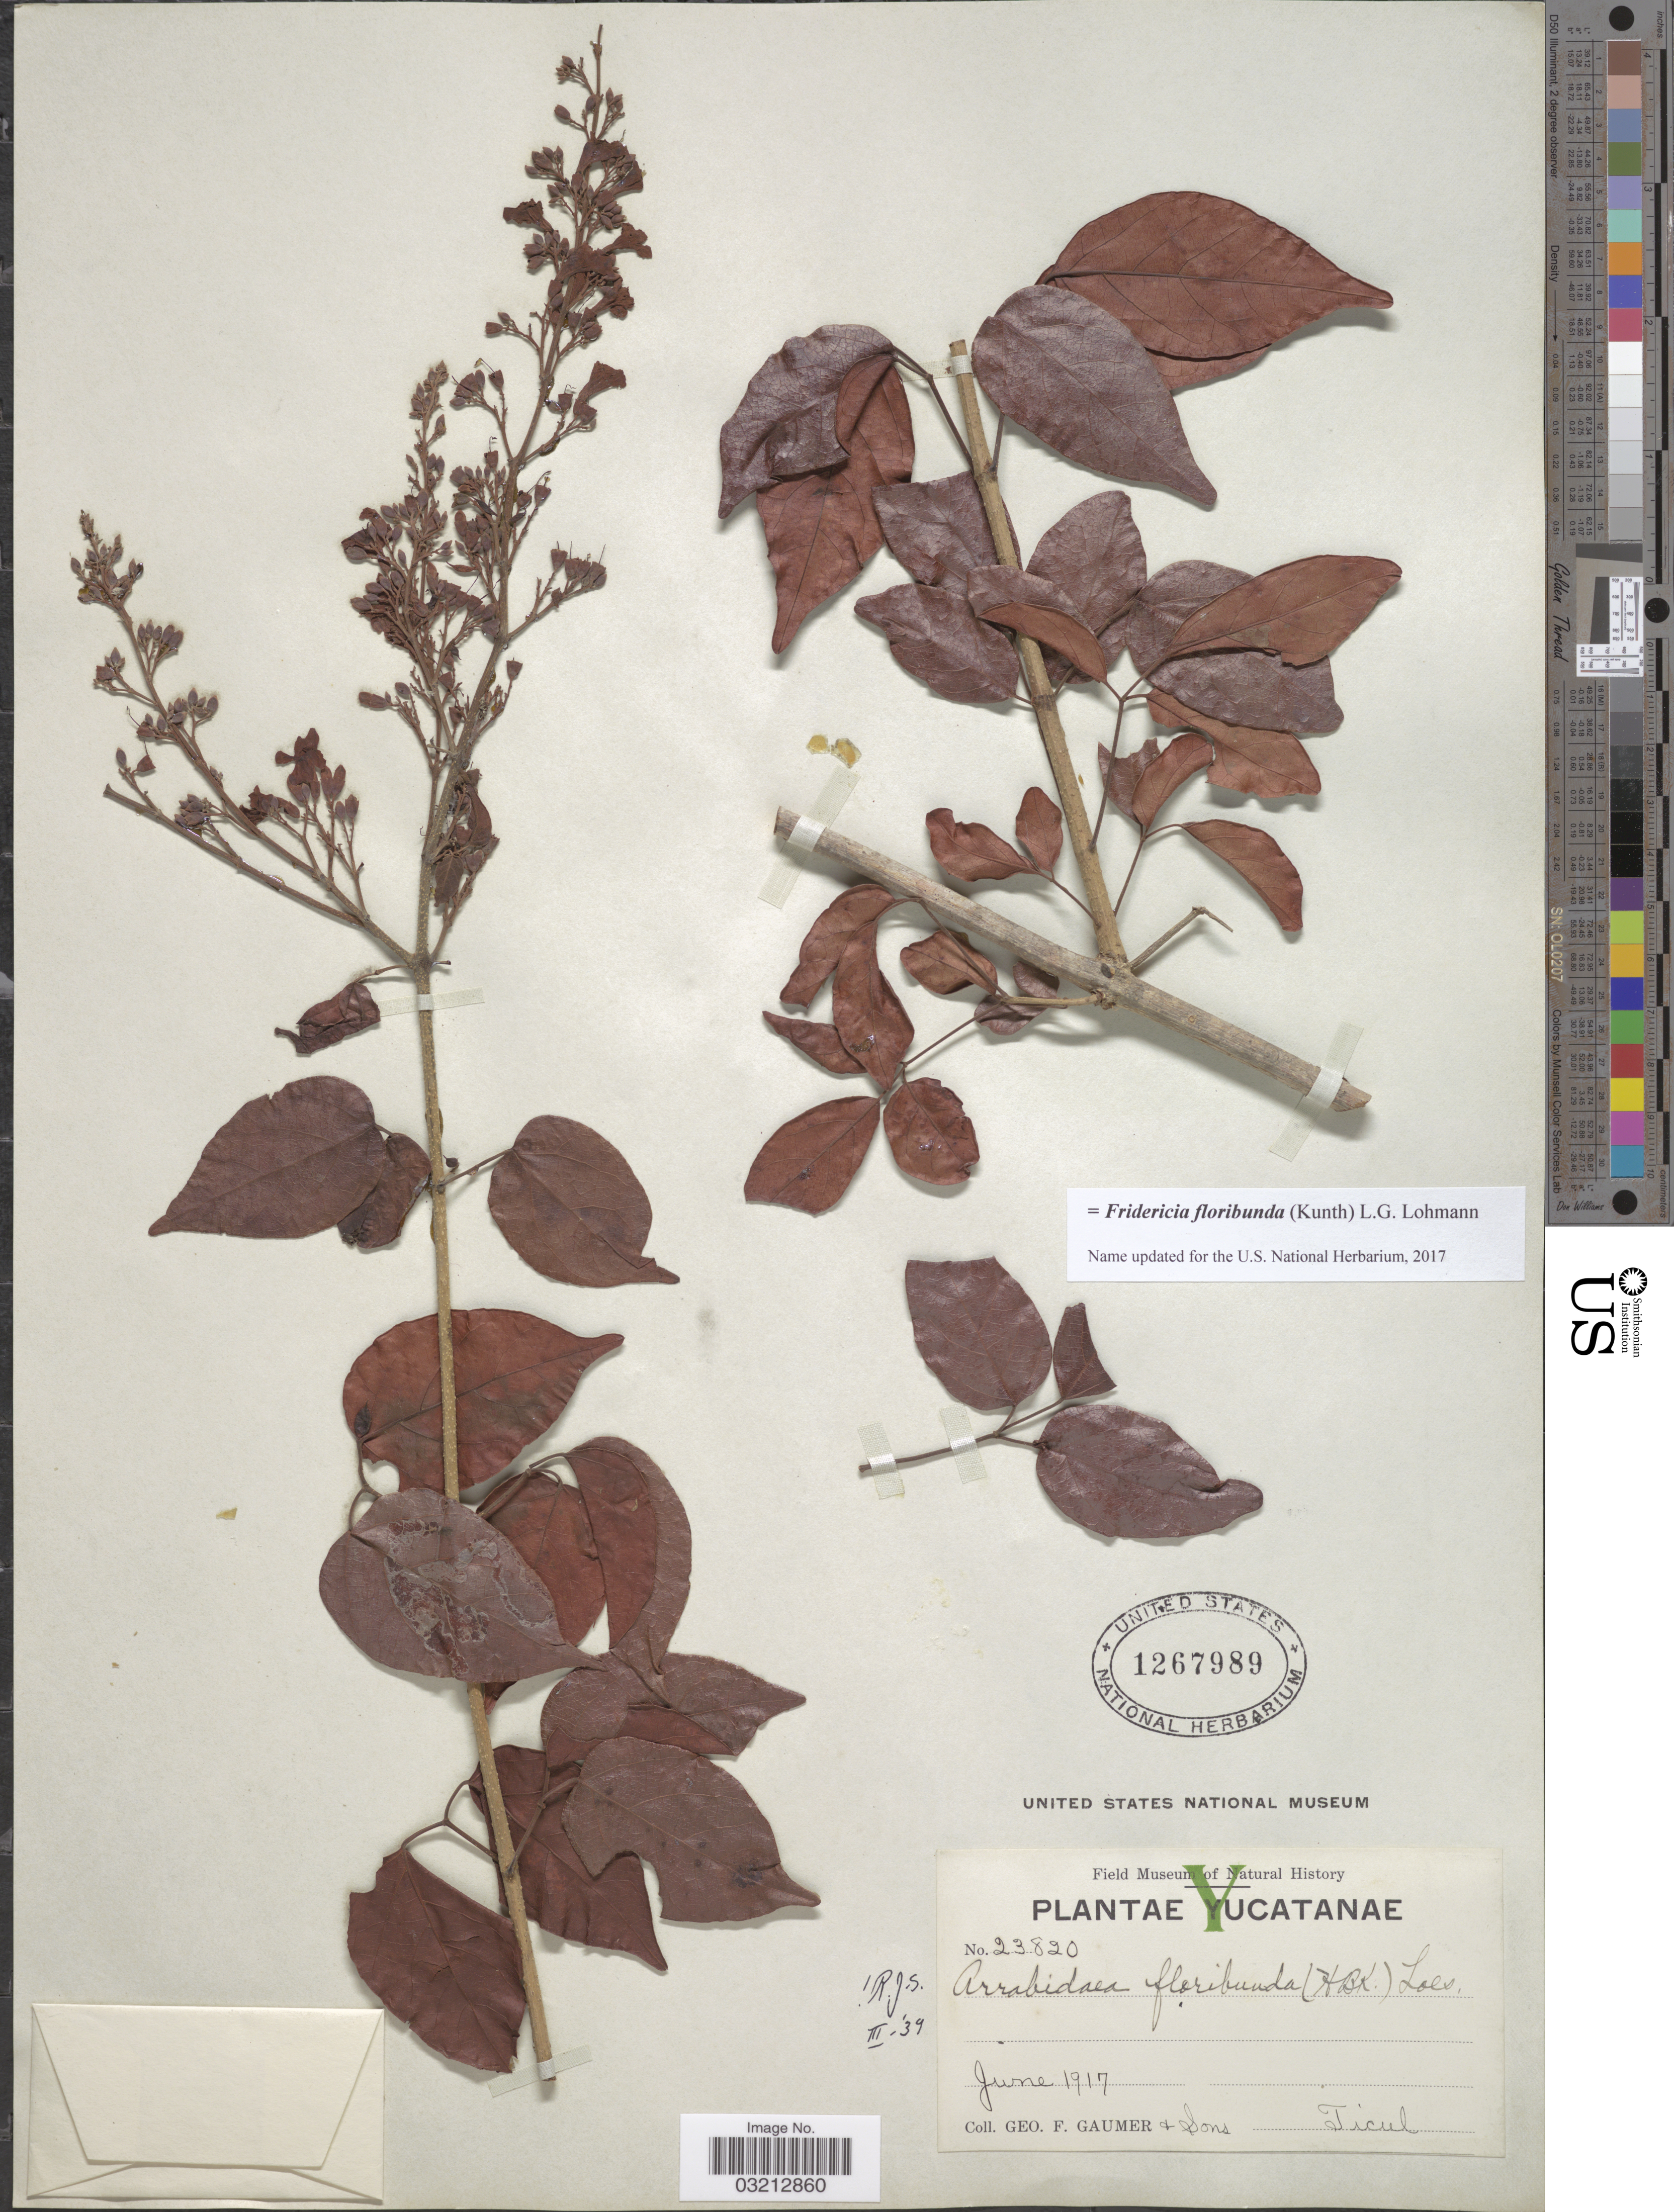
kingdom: Plantae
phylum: Tracheophyta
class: Magnoliopsida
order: Lamiales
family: Bignoniaceae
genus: Fridericia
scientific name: Fridericia floribunda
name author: (Kunth) L.G. Lohmann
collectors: G. F. Gaumer & et al.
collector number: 23820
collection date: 1917-06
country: Mexico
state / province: Yucatán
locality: Ticul.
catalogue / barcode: US 1267989